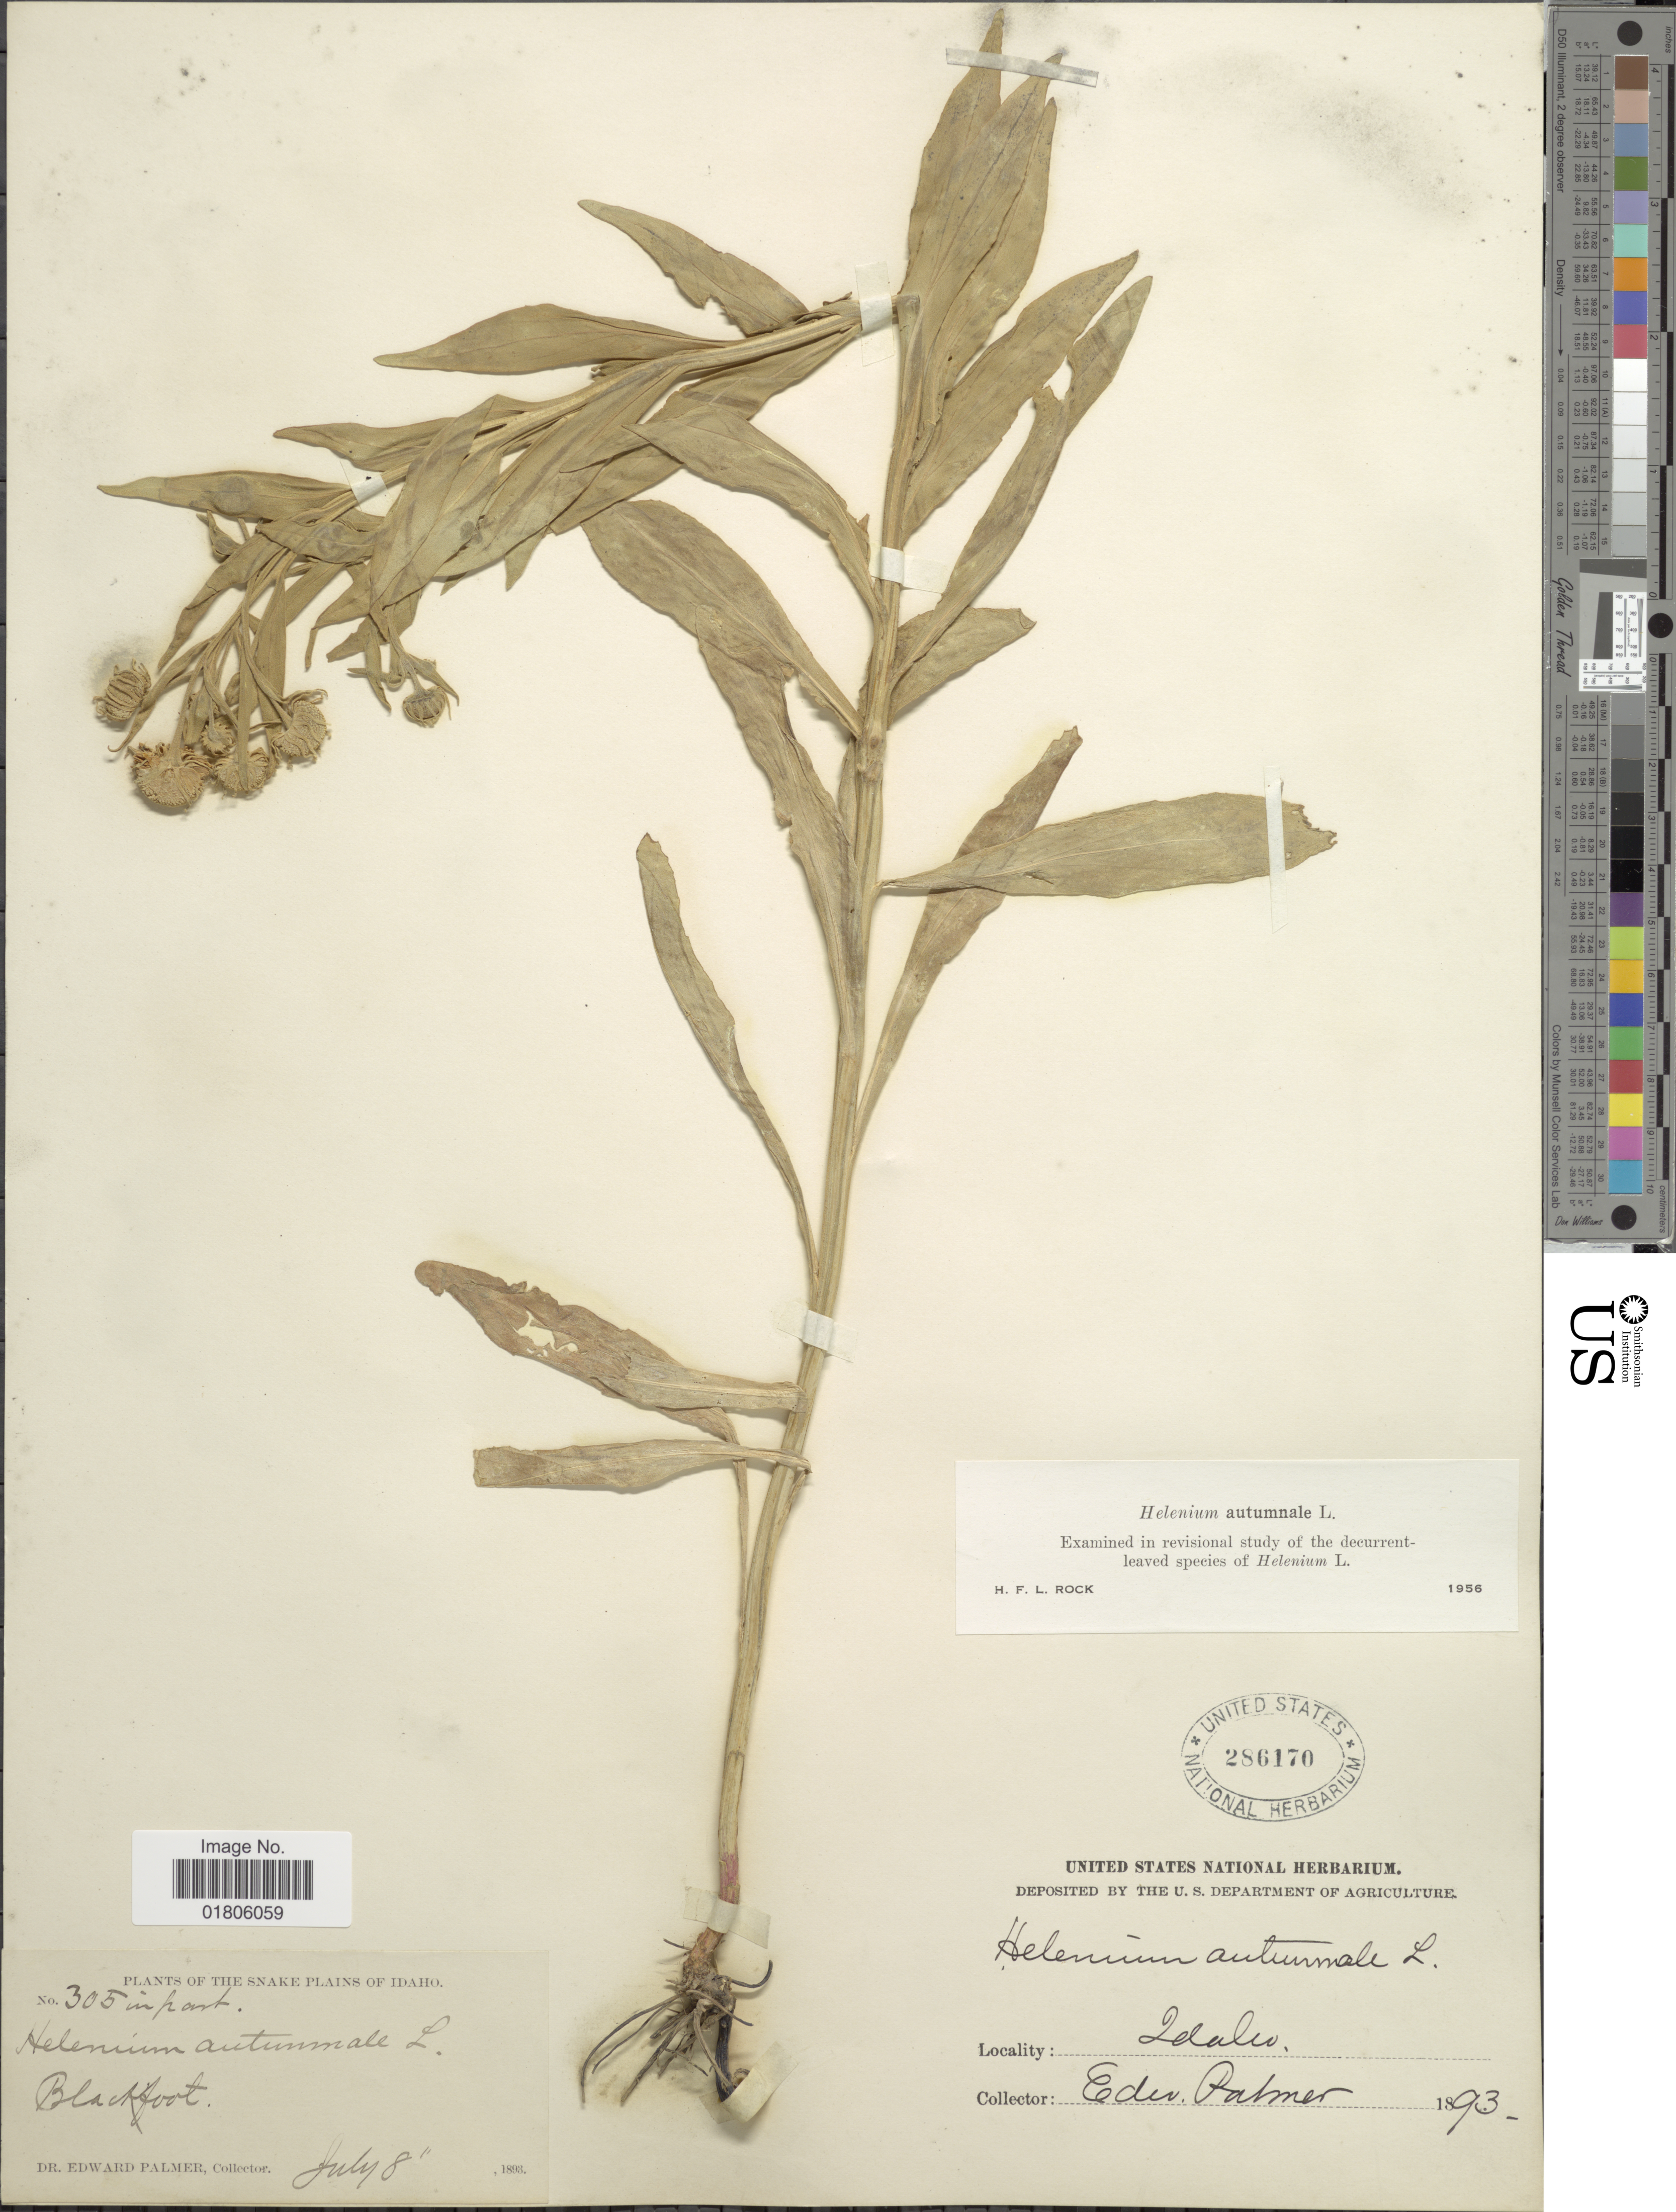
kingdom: Plantae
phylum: Tracheophyta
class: Magnoliopsida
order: Asterales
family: Asteraceae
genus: Helenium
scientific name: Helenium autumnale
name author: L.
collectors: E. Palmer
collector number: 305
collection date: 1893-07-08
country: United States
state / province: Idaho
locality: Blackfoot. Snake Plains of Idaho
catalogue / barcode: US 286170